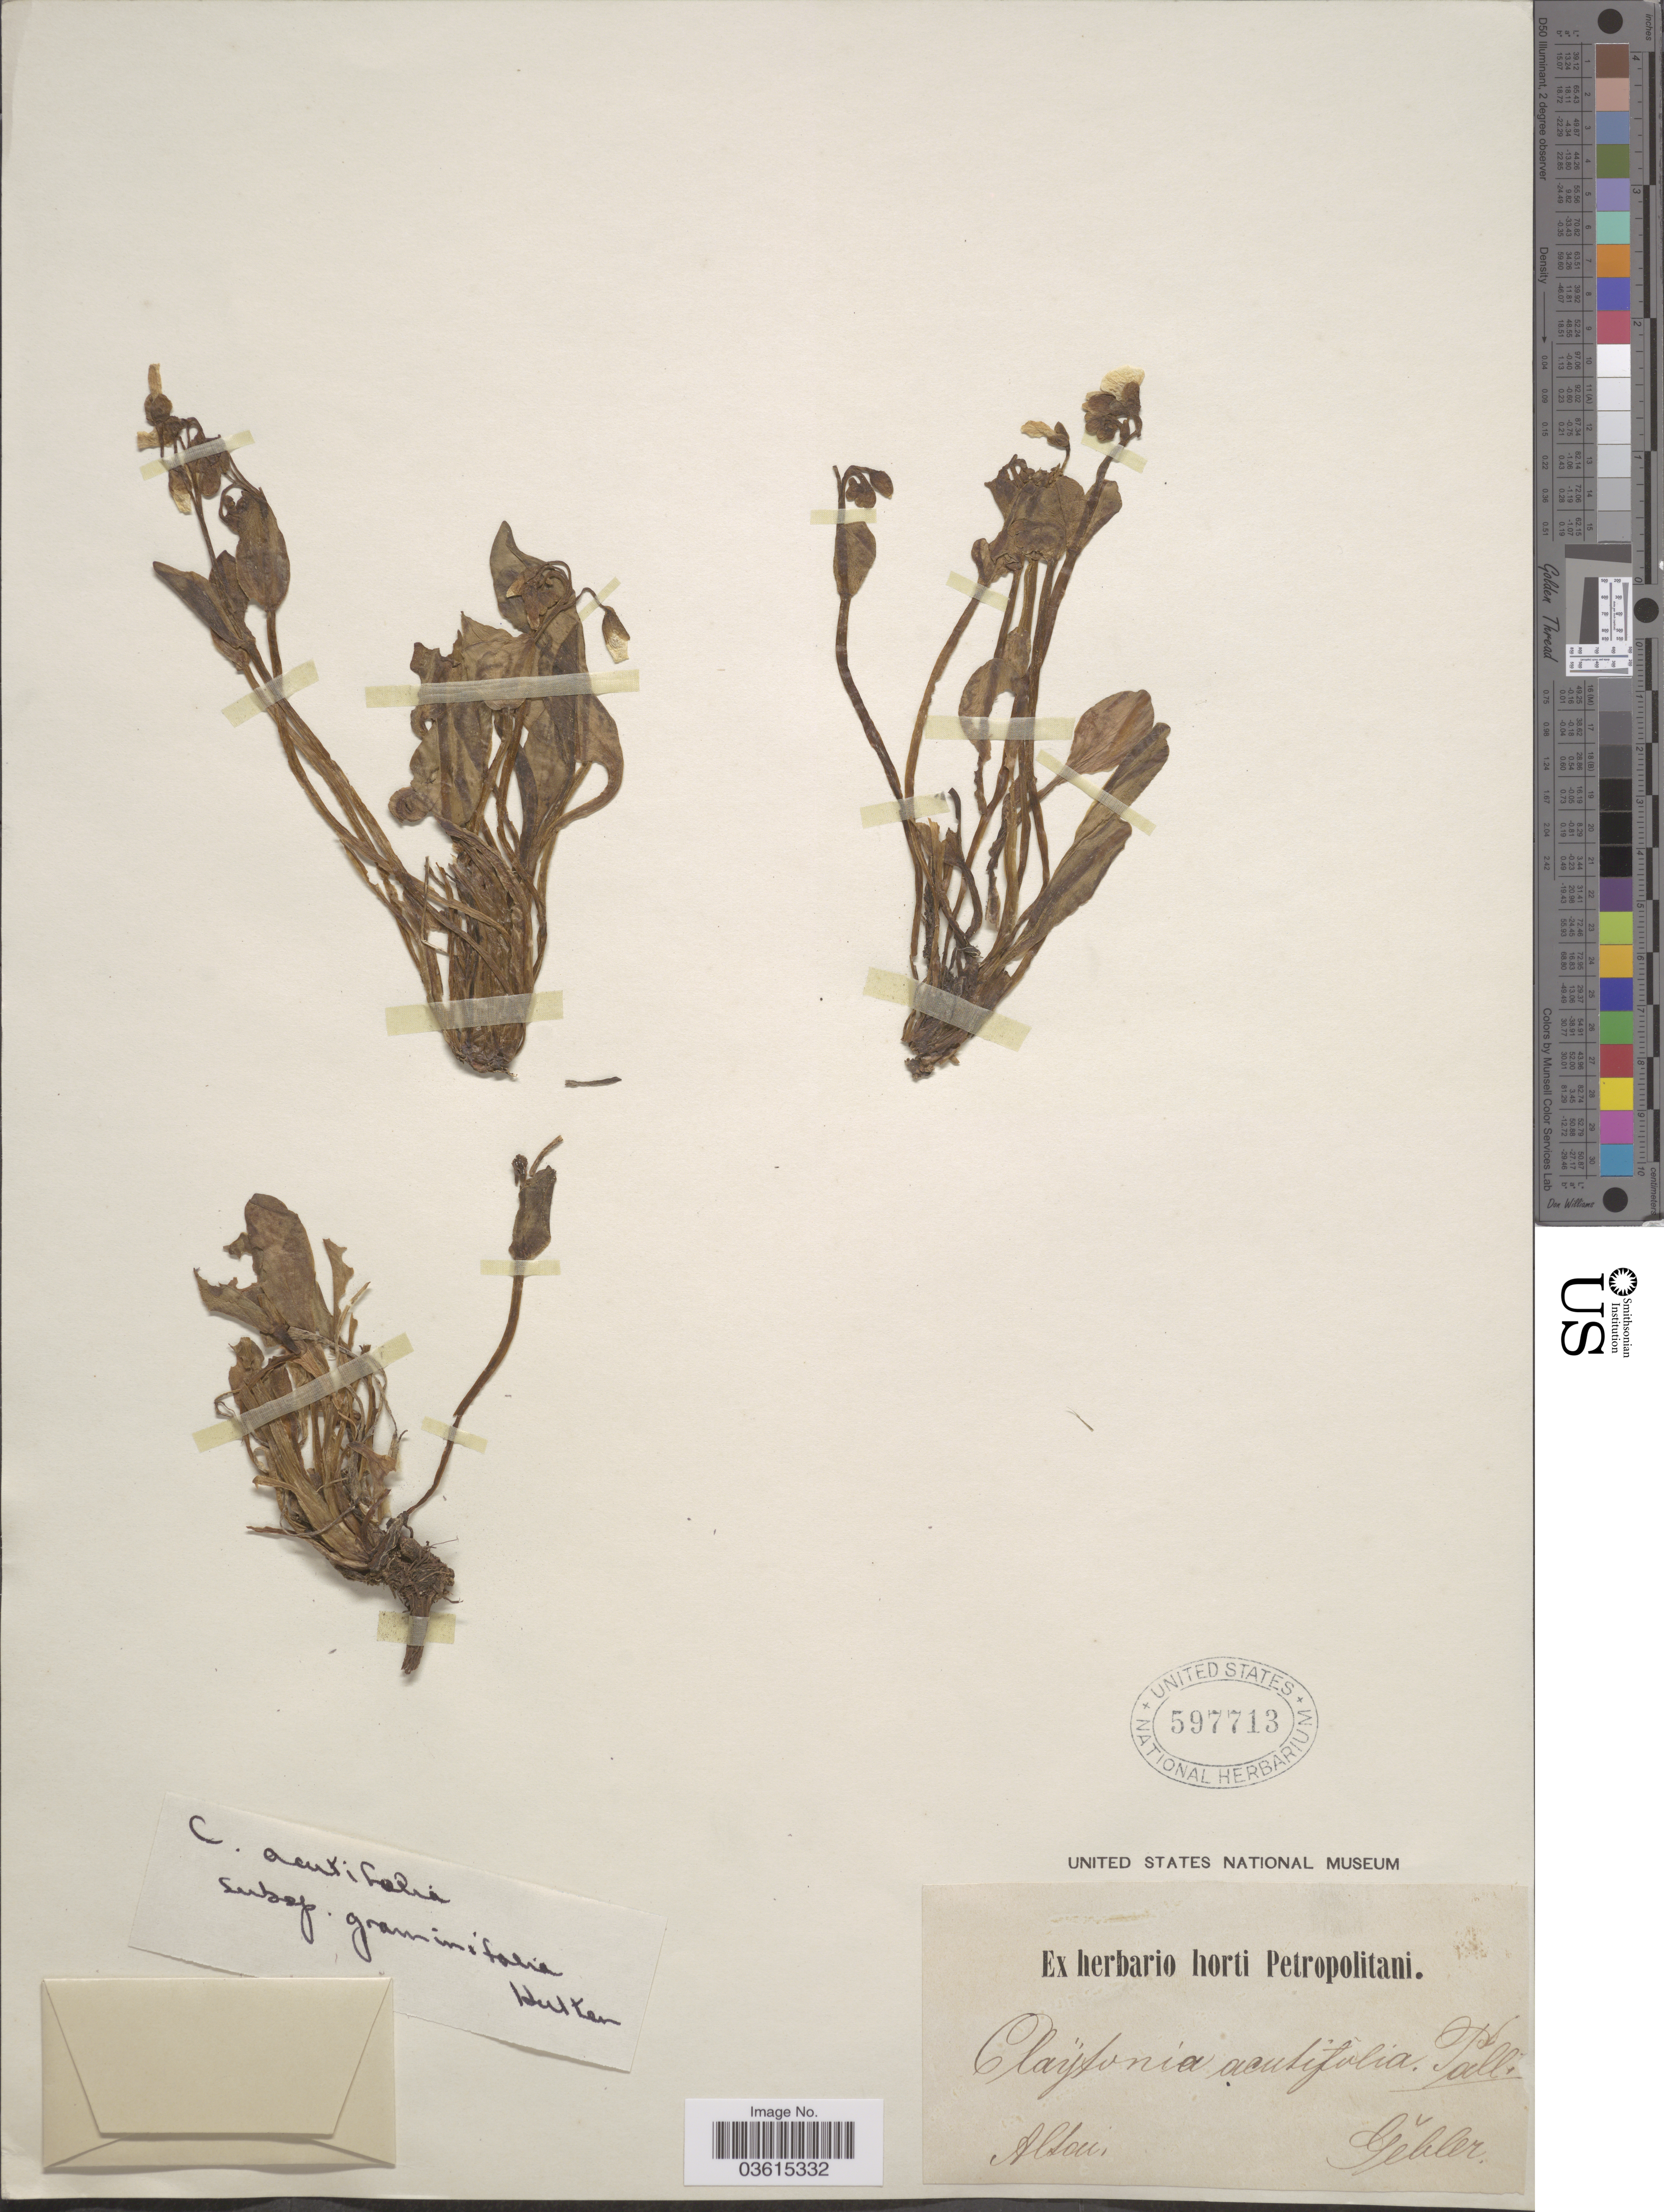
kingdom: Plantae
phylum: Tracheophyta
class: Magnoliopsida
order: Caryophyllales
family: Montiaceae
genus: Claytonia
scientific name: Claytonia acutifolia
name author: Pall. ex Willd.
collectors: Gebler, --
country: Russian Federation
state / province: Altai Republic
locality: Altai.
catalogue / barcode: US 597713